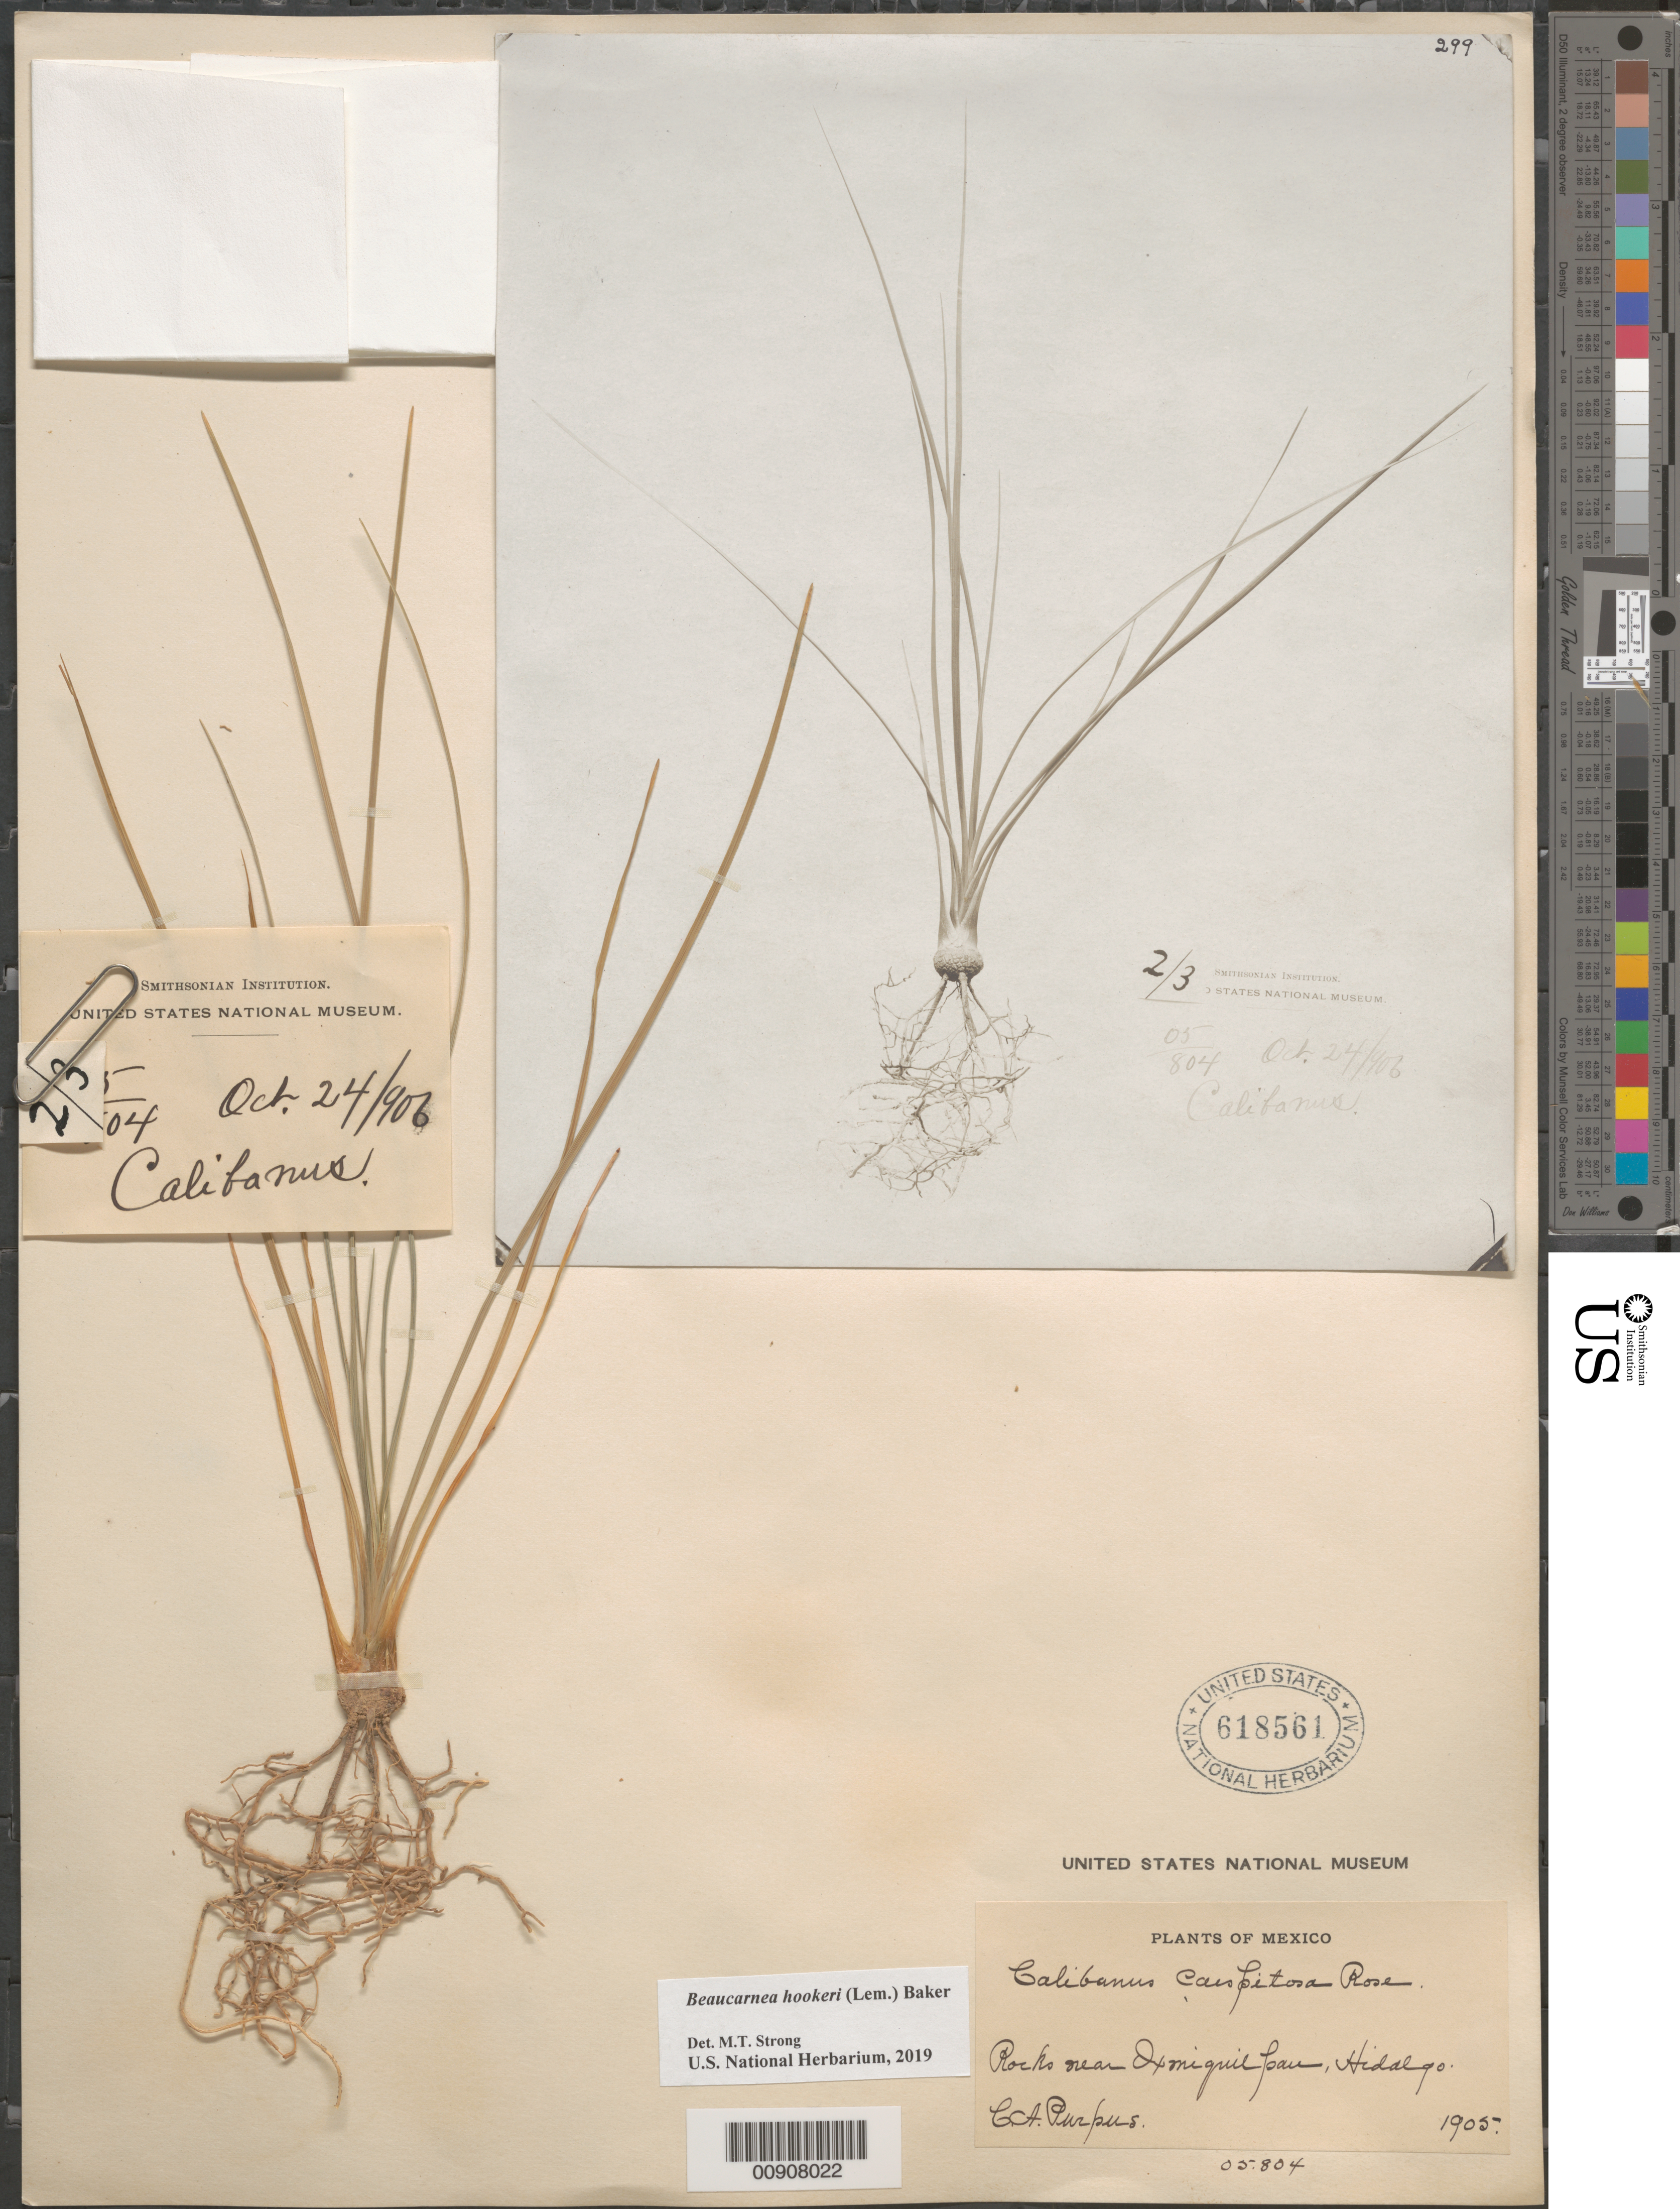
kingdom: Plantae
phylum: Tracheophyta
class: Liliopsida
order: Asparagales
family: Asparagaceae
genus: Beaucarnea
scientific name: Beaucarnea hookeri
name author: (Lem.) Baker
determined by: Strong, Mark T., (BOT), Smithsonian Institution - National Museum of Natural History (UNITED STATES)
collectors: C. A. Purpus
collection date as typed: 1905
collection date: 1905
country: Mexico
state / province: Hidalgo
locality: Near Ixmiquilpan, Hidalgo.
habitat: Rocks.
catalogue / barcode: US 618561